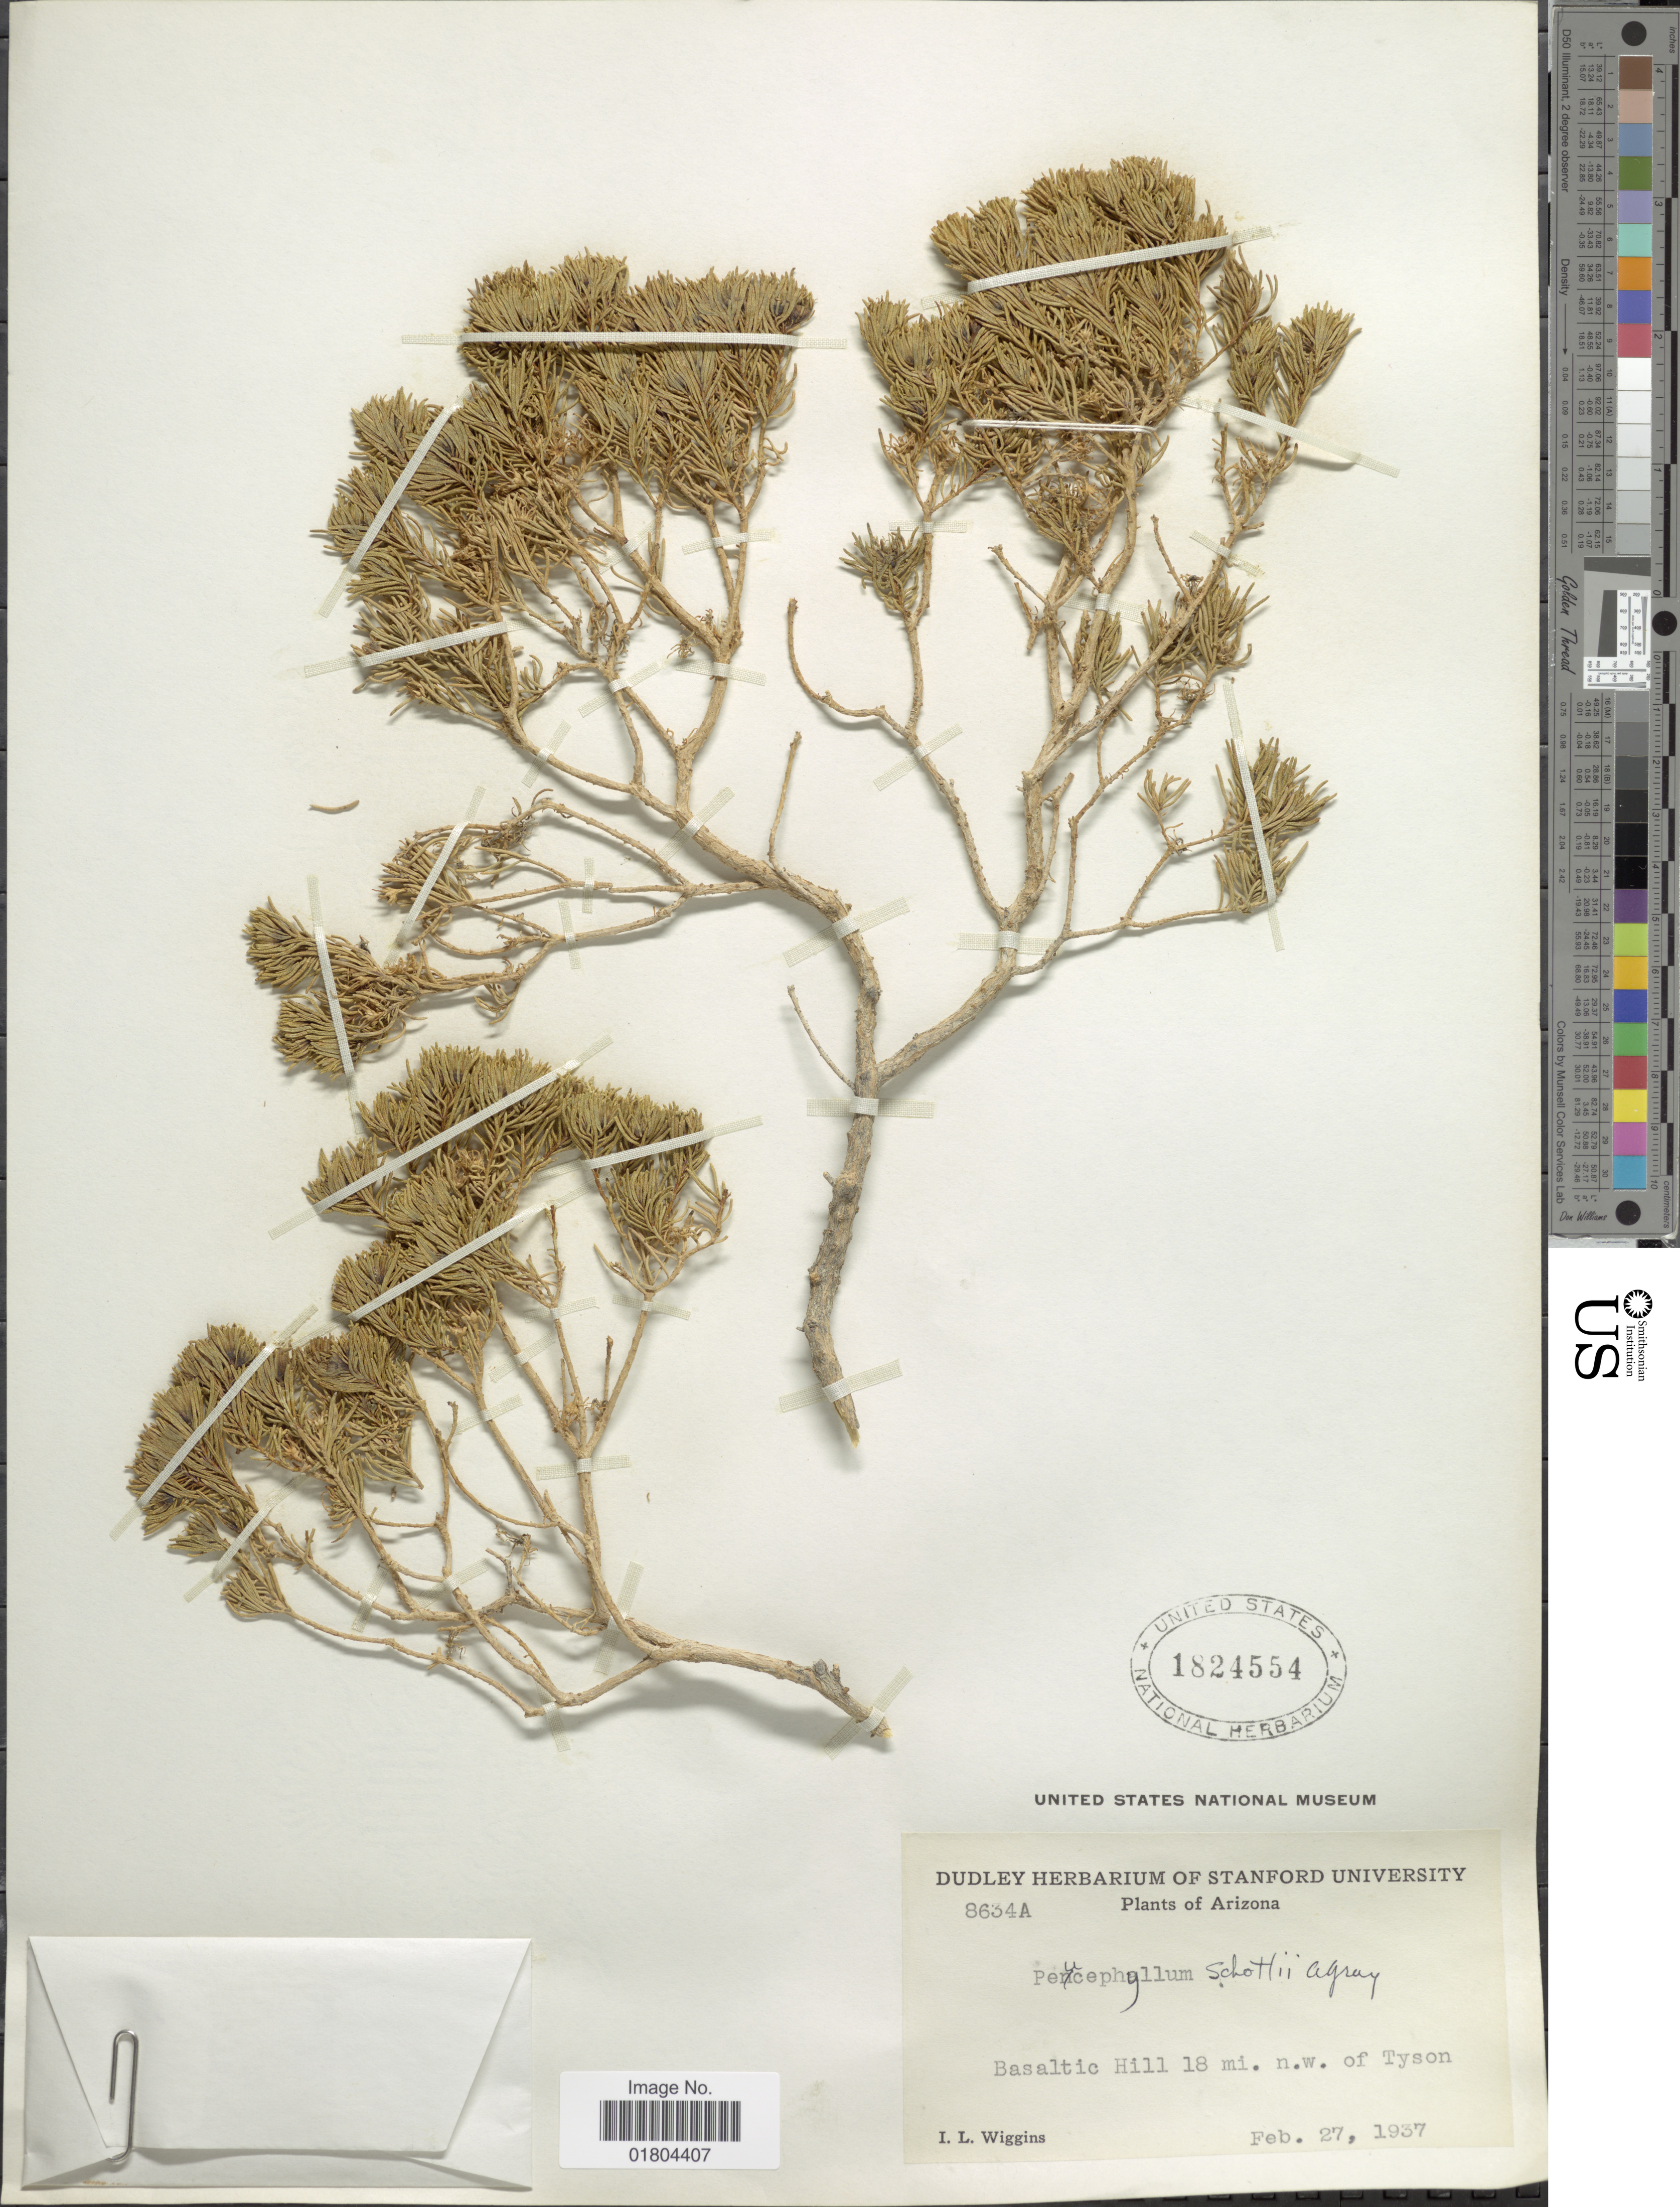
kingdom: Plantae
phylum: Tracheophyta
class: Magnoliopsida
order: Asterales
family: Asteraceae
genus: Peucephyllum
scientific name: Peucephyllum schottii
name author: A. Gray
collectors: I. L. Wiggins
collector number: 8634A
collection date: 1937-02-27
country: United States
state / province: Arizona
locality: Basaltic Hill 18 mi n.w. of Tyson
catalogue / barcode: US 1824554